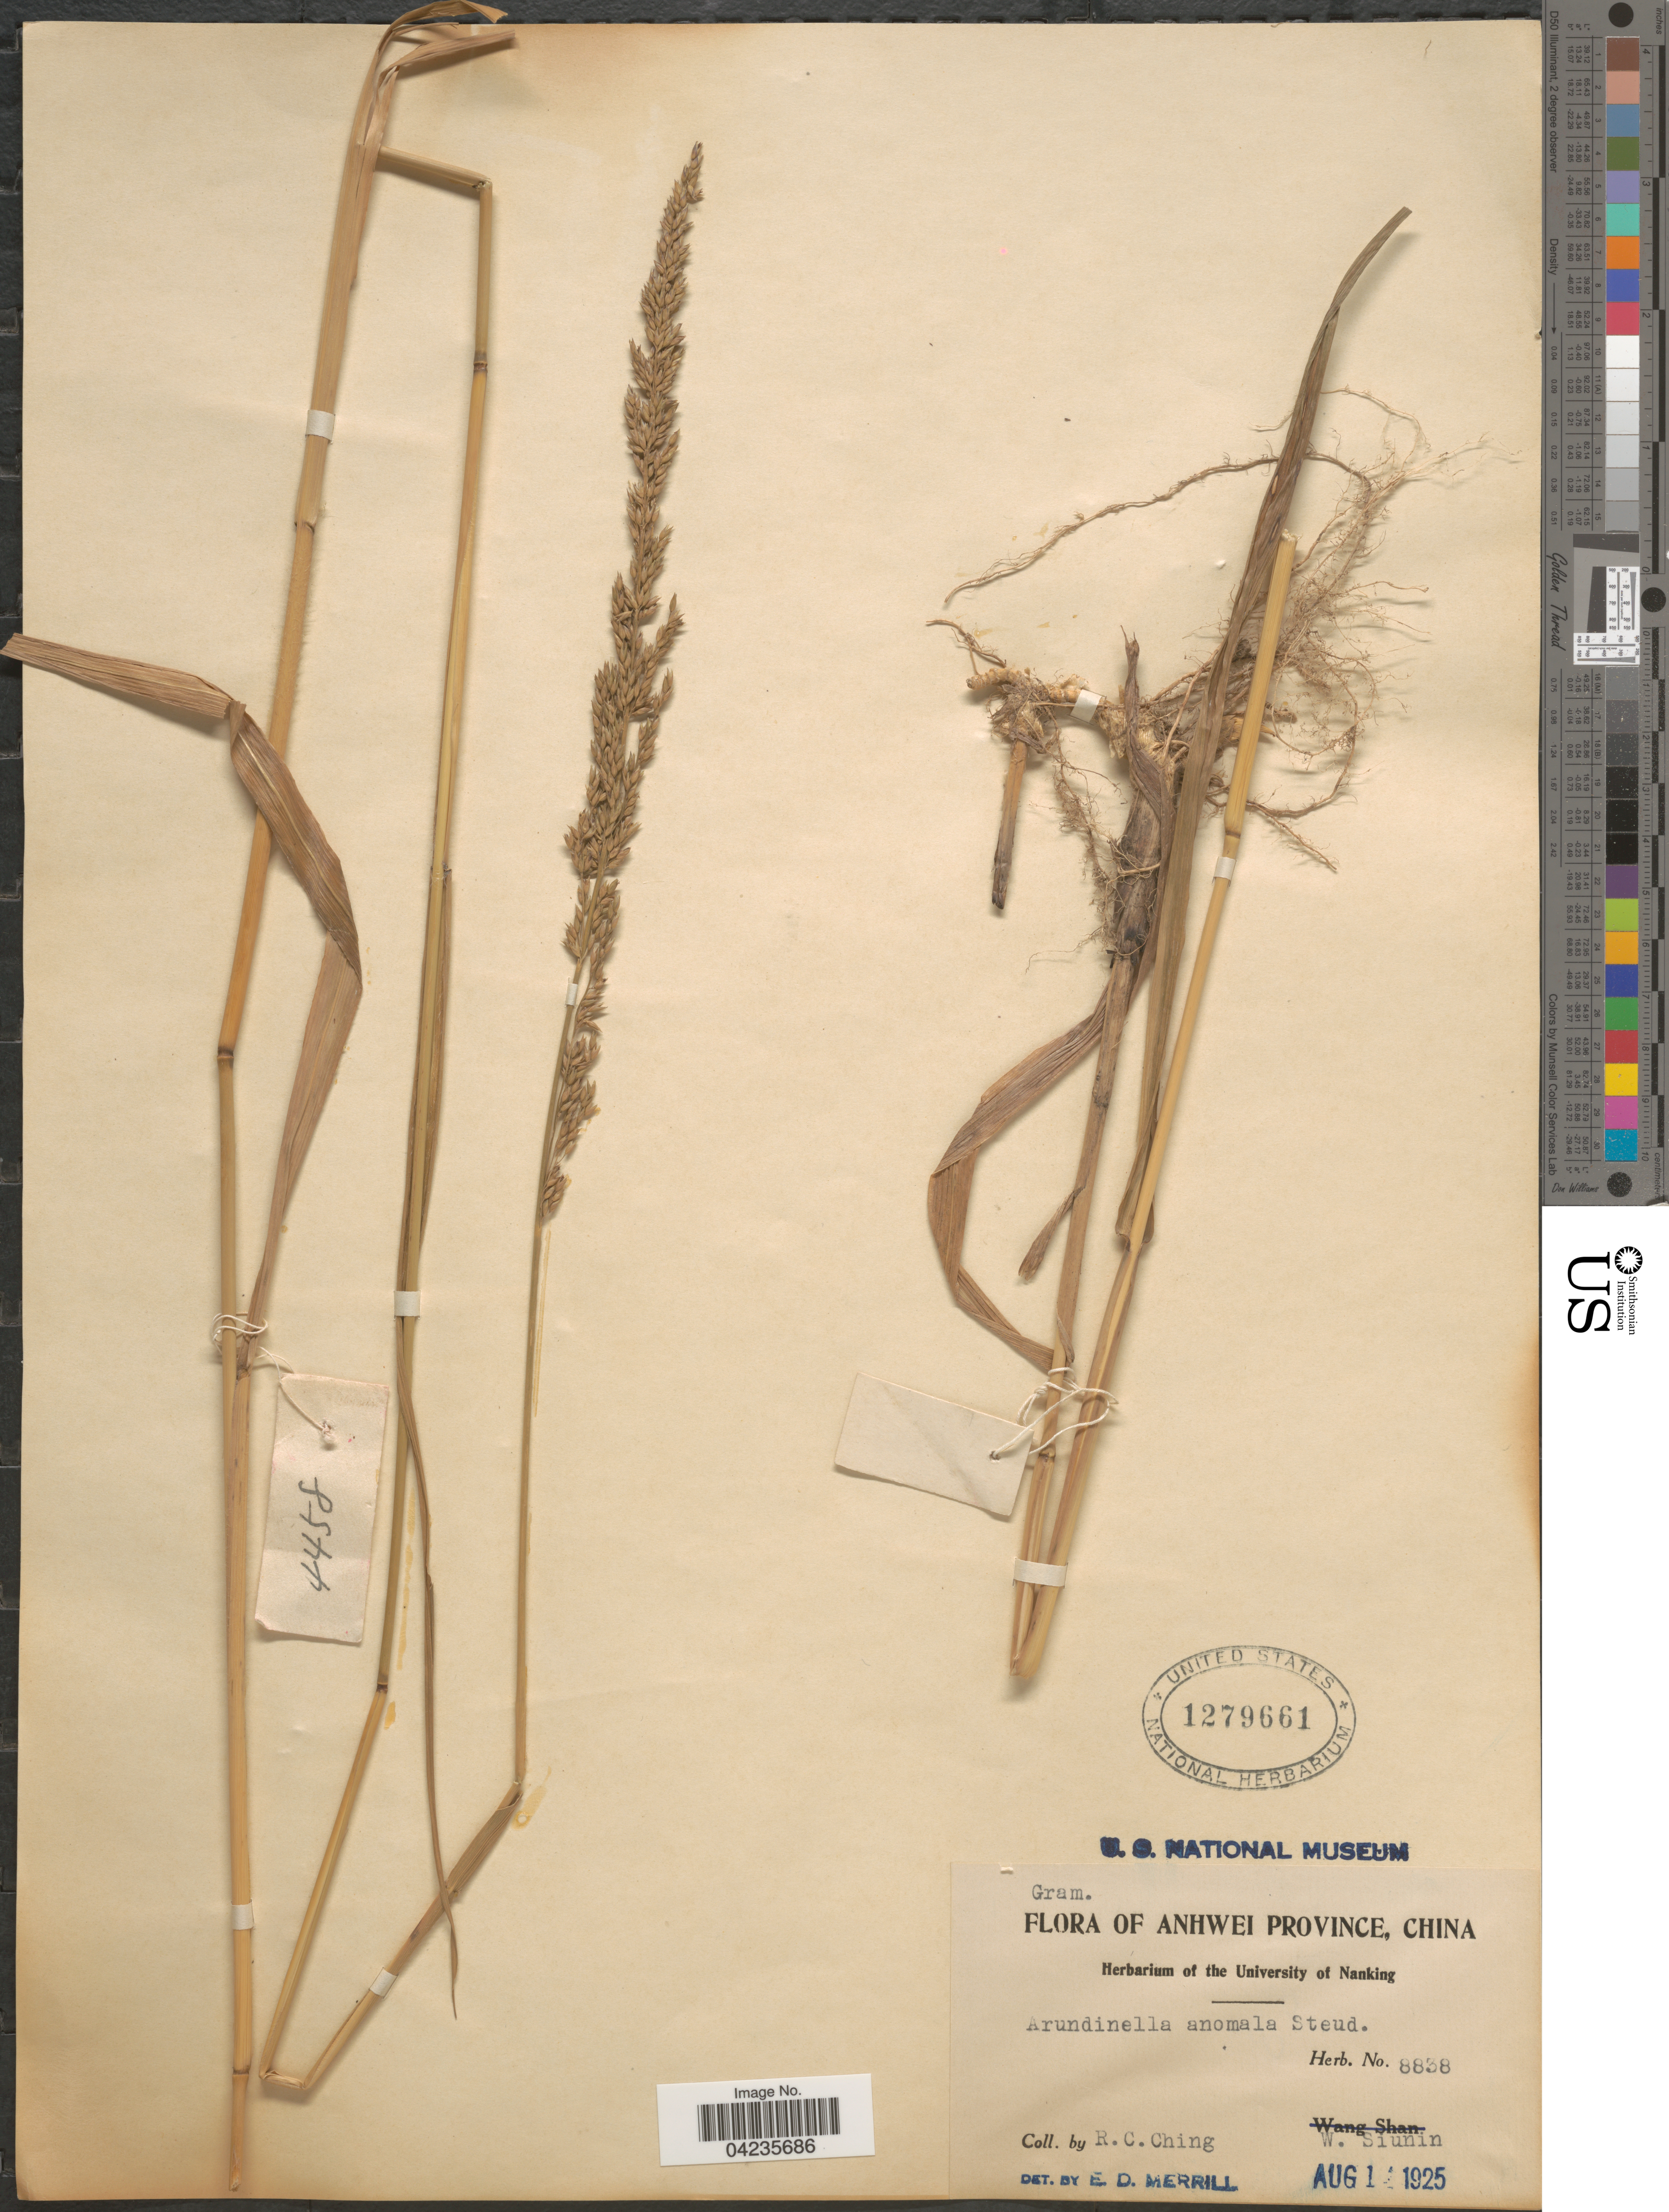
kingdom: Plantae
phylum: Tracheophyta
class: Liliopsida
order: Poales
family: Poaceae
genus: Arundinella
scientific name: Arundinella hirta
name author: (Thunb.) Tanaka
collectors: R. C. Ching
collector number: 8838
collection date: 1925-08-14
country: China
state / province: Anhui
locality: Anhwei Province. W. Siunin.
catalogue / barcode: US 1279661